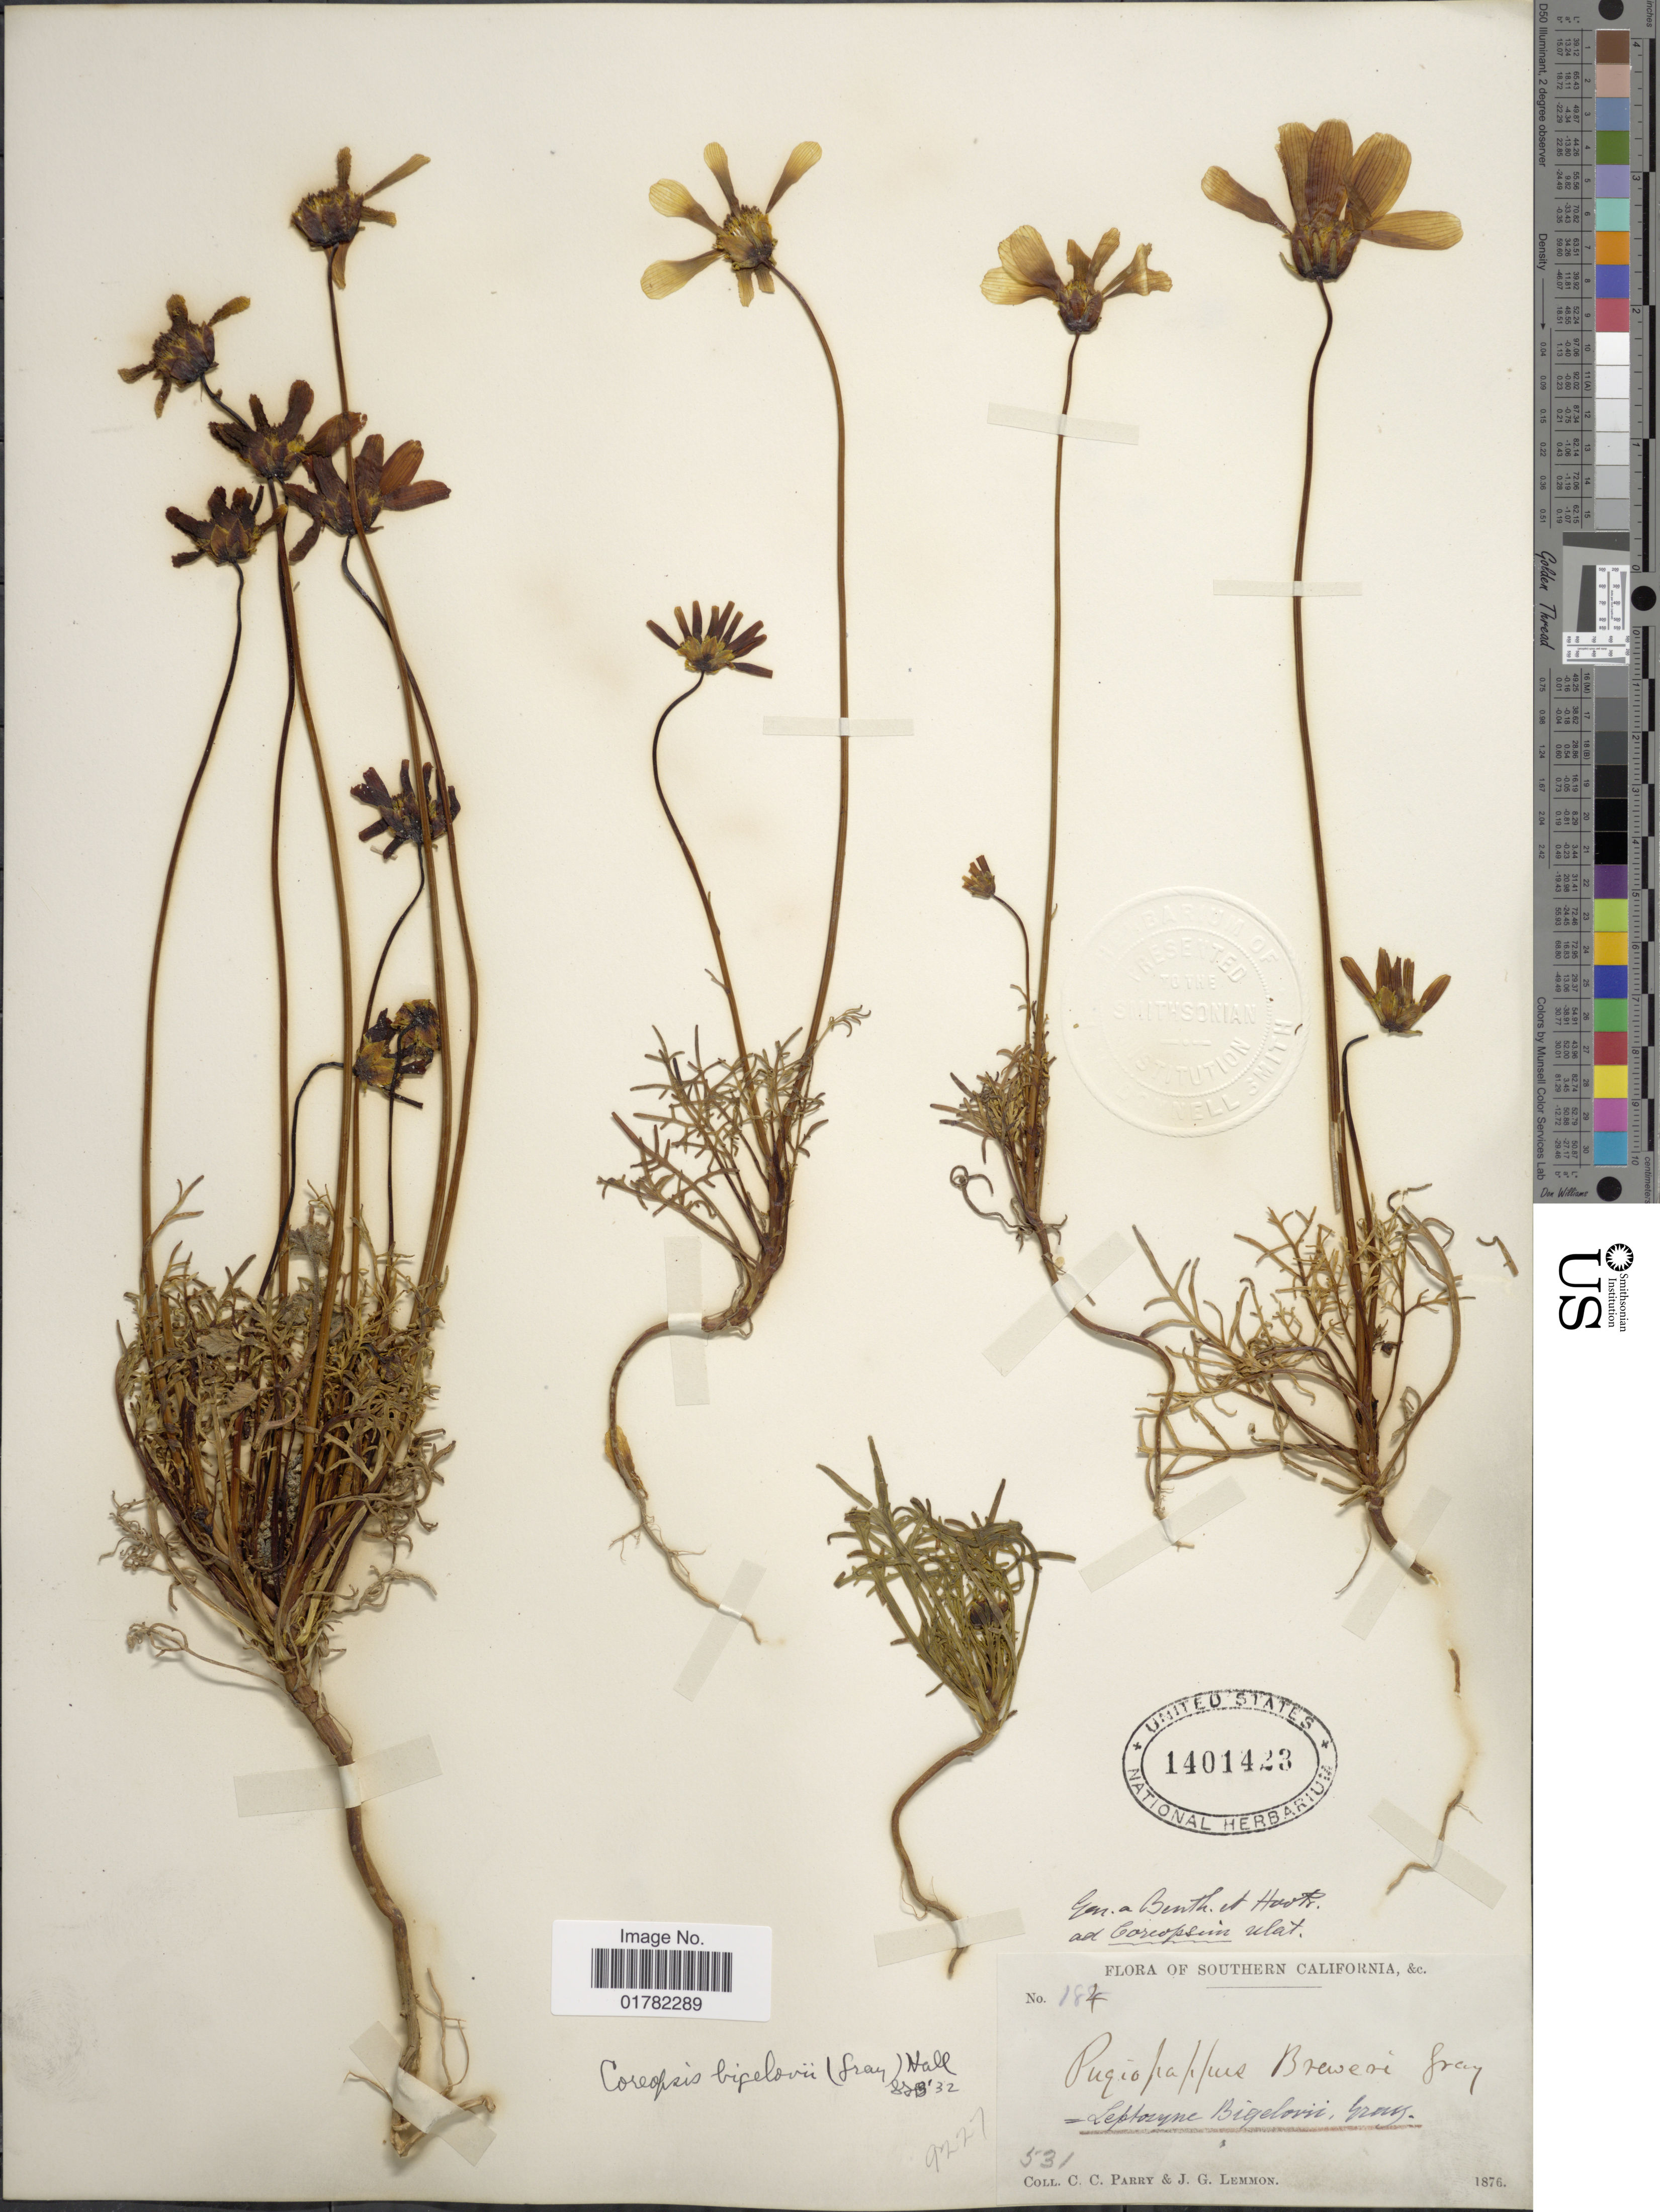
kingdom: Plantae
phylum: Tracheophyta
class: Magnoliopsida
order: Asterales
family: Asteraceae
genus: Coreopsis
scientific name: Coreopsis bigelovii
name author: (A. Gray) Voss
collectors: C. C. Parry & J. Lemmon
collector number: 184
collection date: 1876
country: United States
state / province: California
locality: Southern California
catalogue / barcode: US 1401423